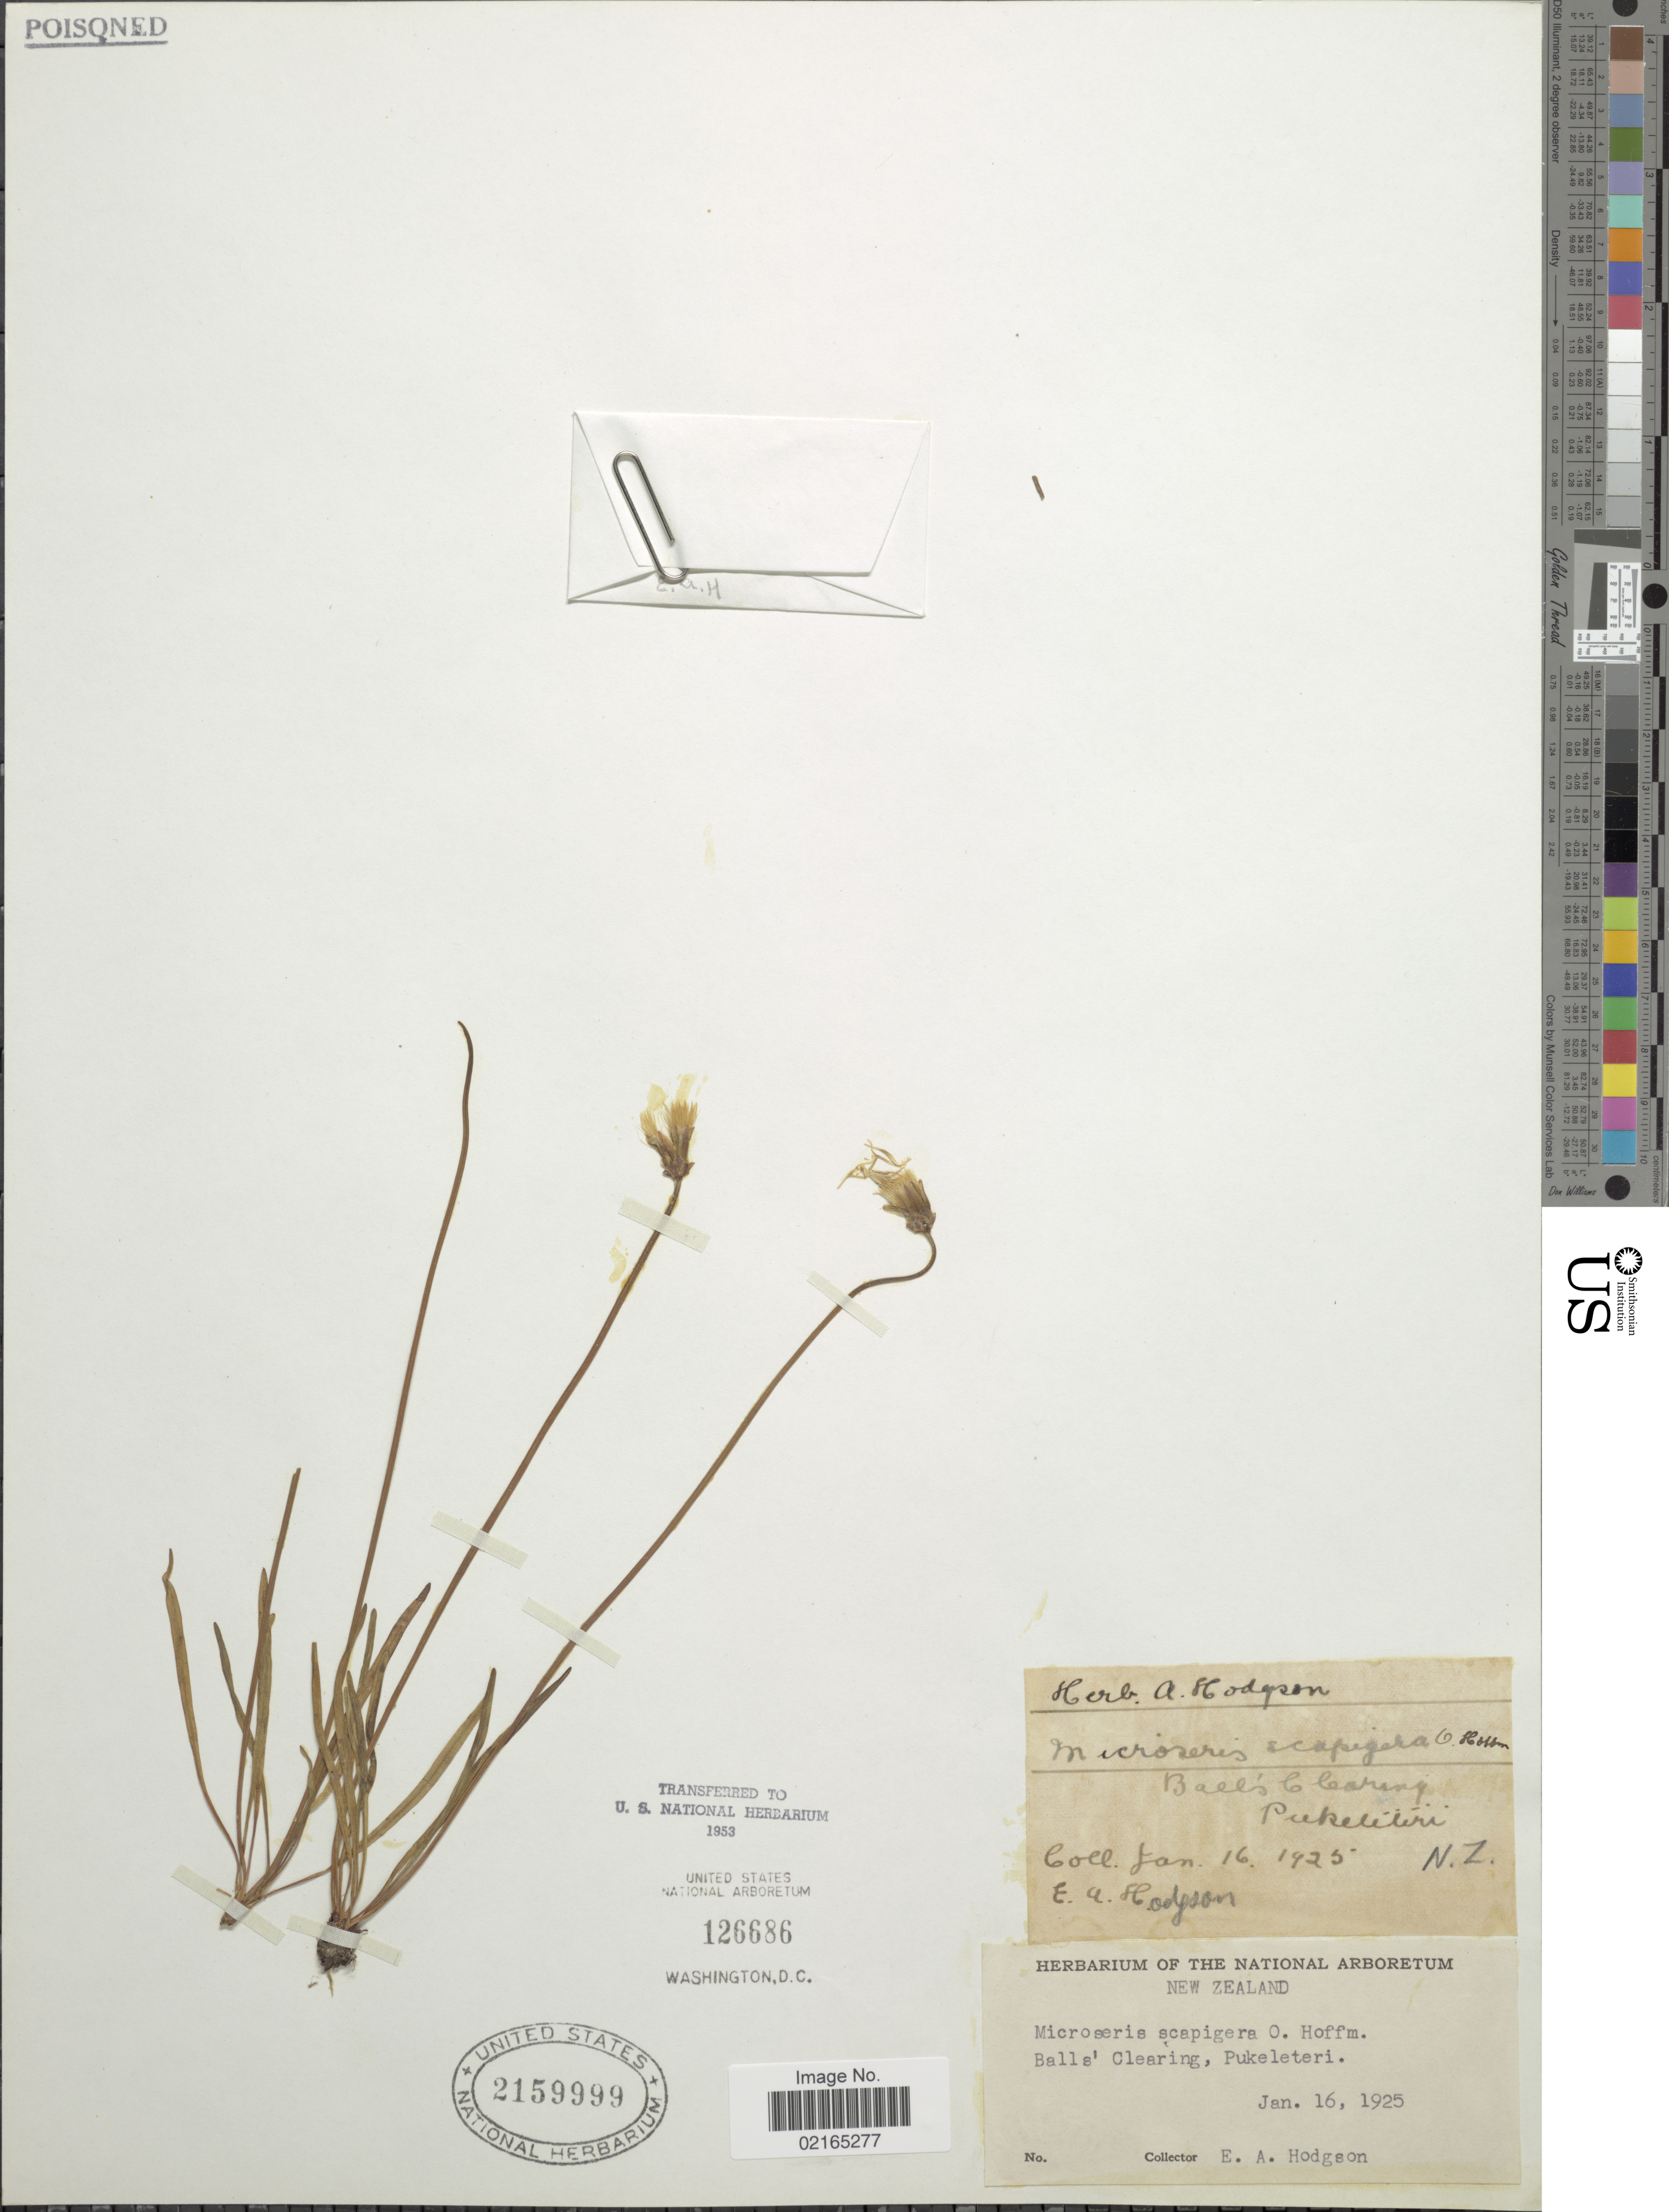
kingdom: Plantae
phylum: Tracheophyta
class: Magnoliopsida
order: Asterales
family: Asteraceae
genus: Microseris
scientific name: Microseris scapigera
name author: (Sol. ex A. Cunn.) Sch. Bip.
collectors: E. Hodgson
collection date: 1925-01-16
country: New Zealand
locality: Ball's Clearing, Pukeleteri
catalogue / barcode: US 2159999